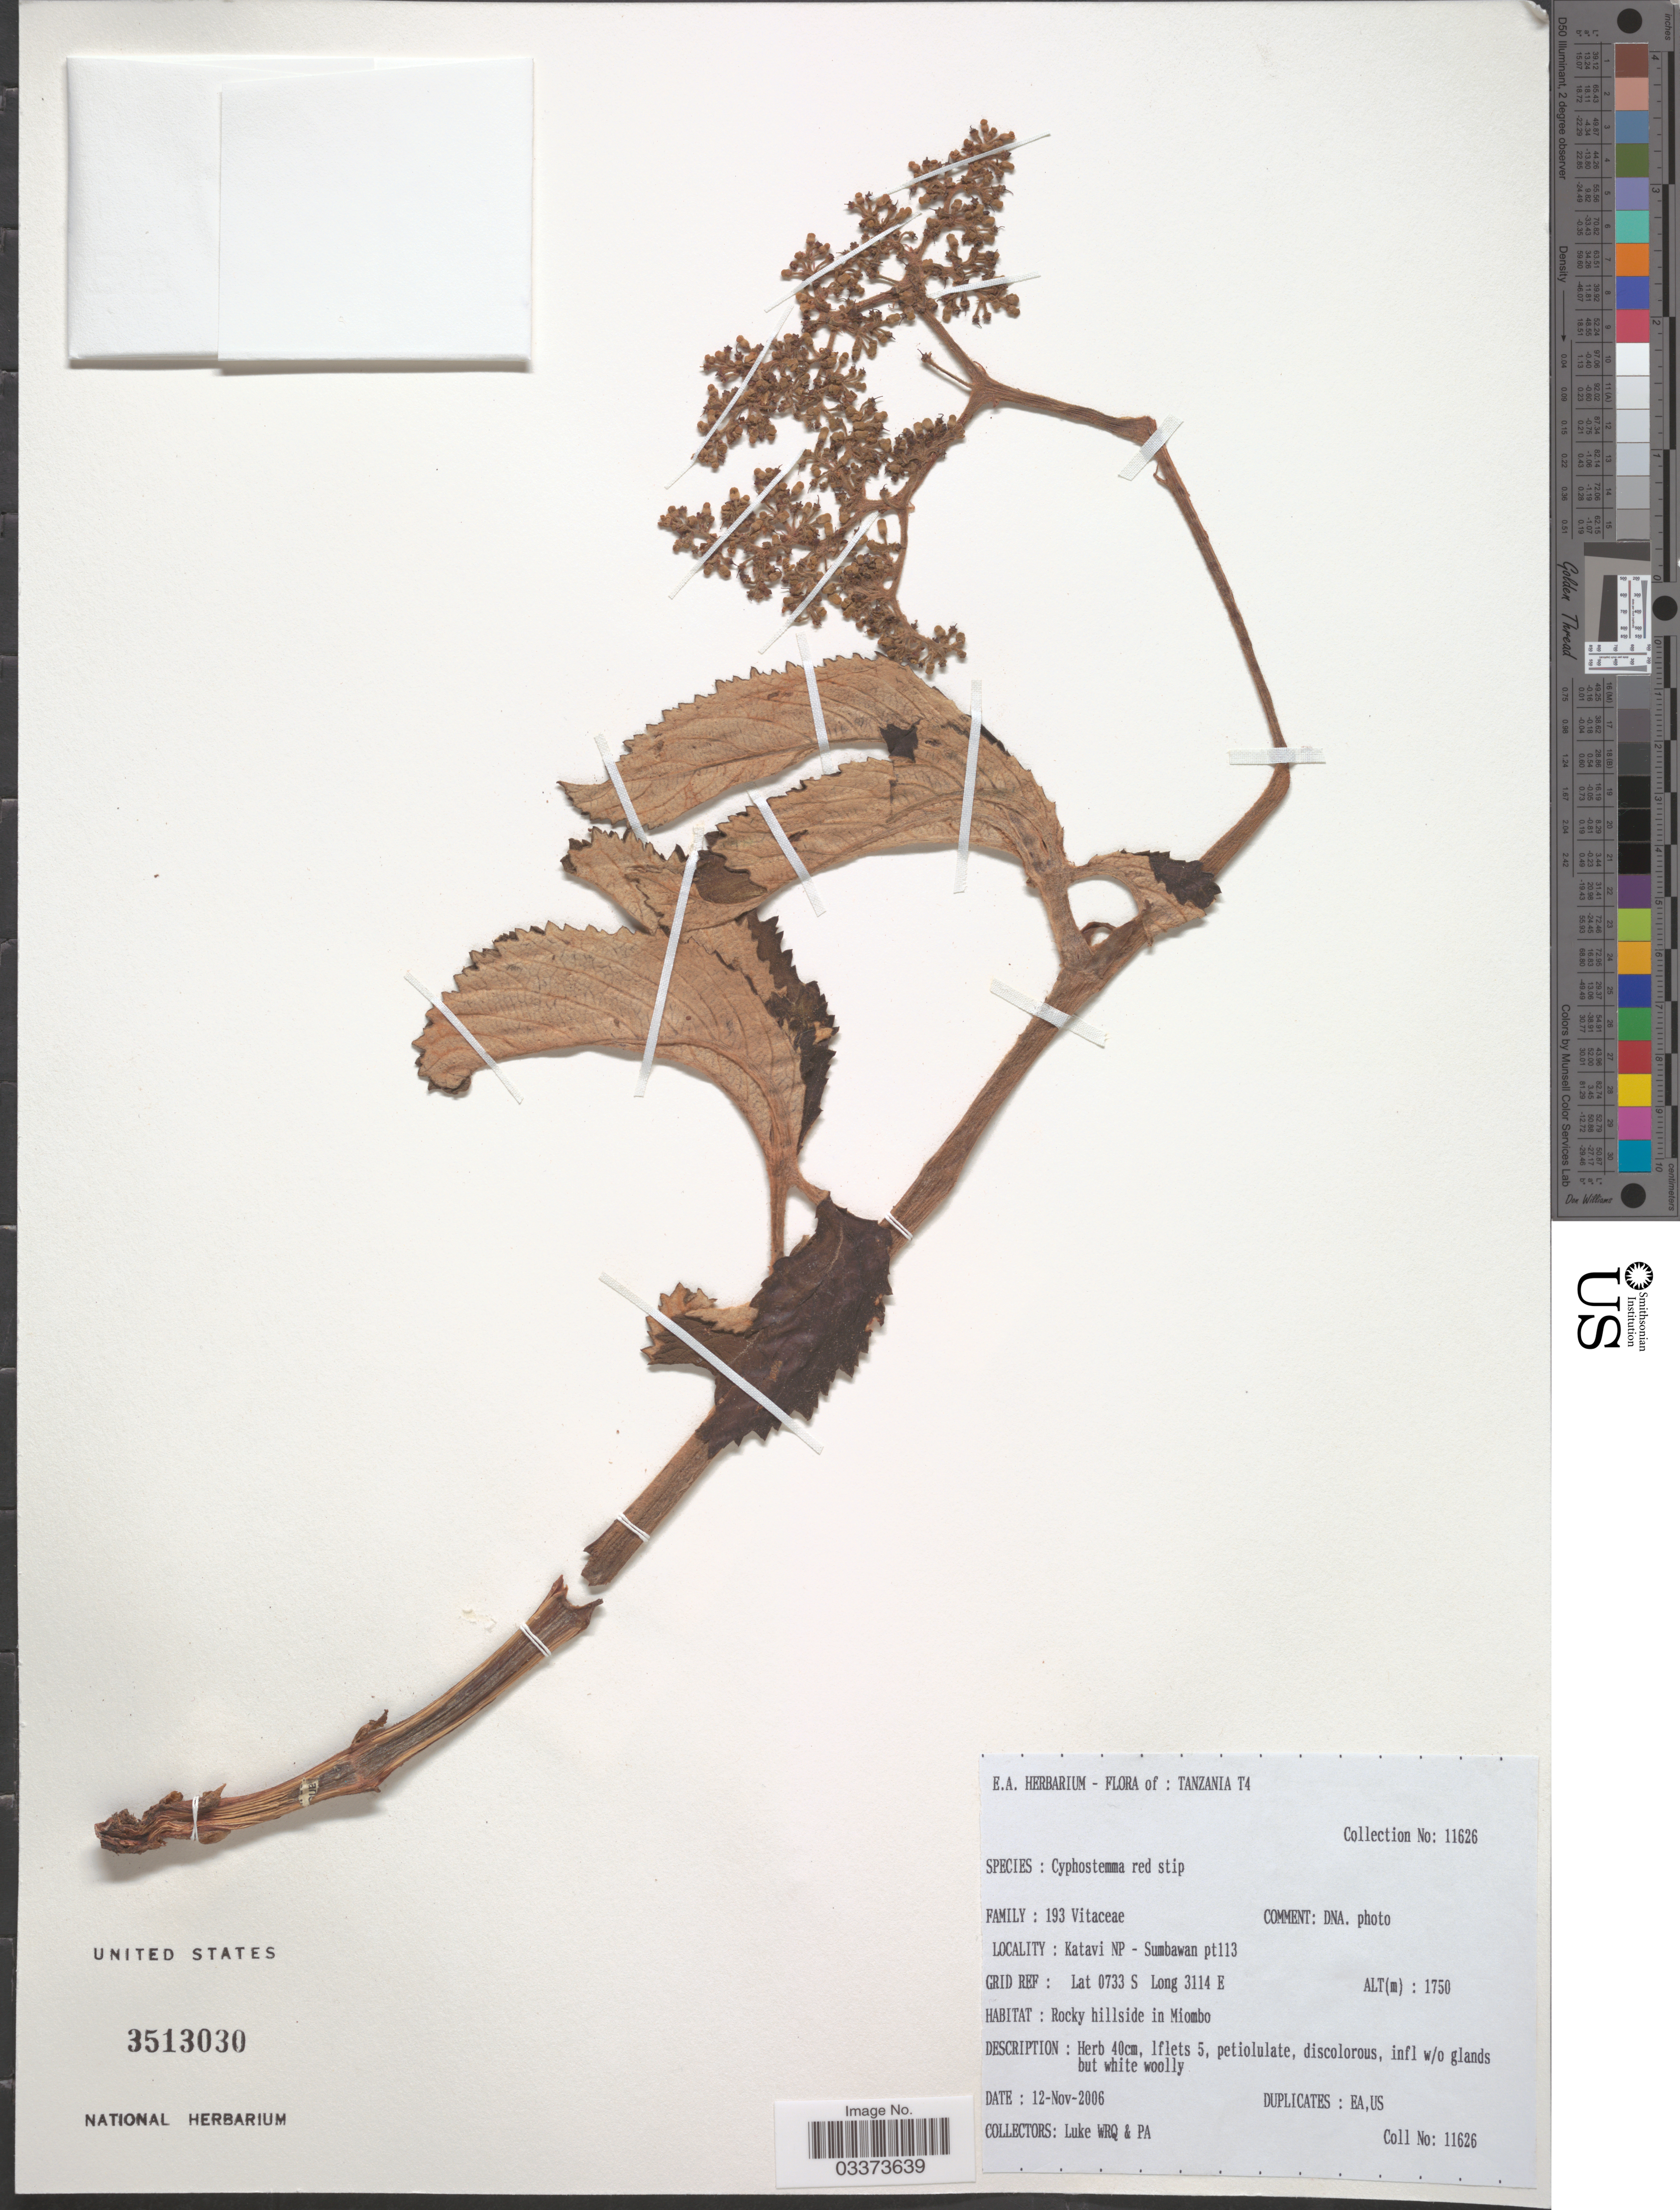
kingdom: Plantae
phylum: Tracheophyta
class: Magnoliopsida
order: Vitales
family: Vitaceae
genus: Cyphostemma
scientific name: Cyphostemma sp.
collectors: Q. Luke & P. Luke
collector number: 11626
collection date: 2006-11-12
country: Tanzania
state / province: Katavi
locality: Tanzania T4. Katavi NP - Sumbawan pt113. Rocky hillside in Miombo.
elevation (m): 1750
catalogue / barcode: US 3513030